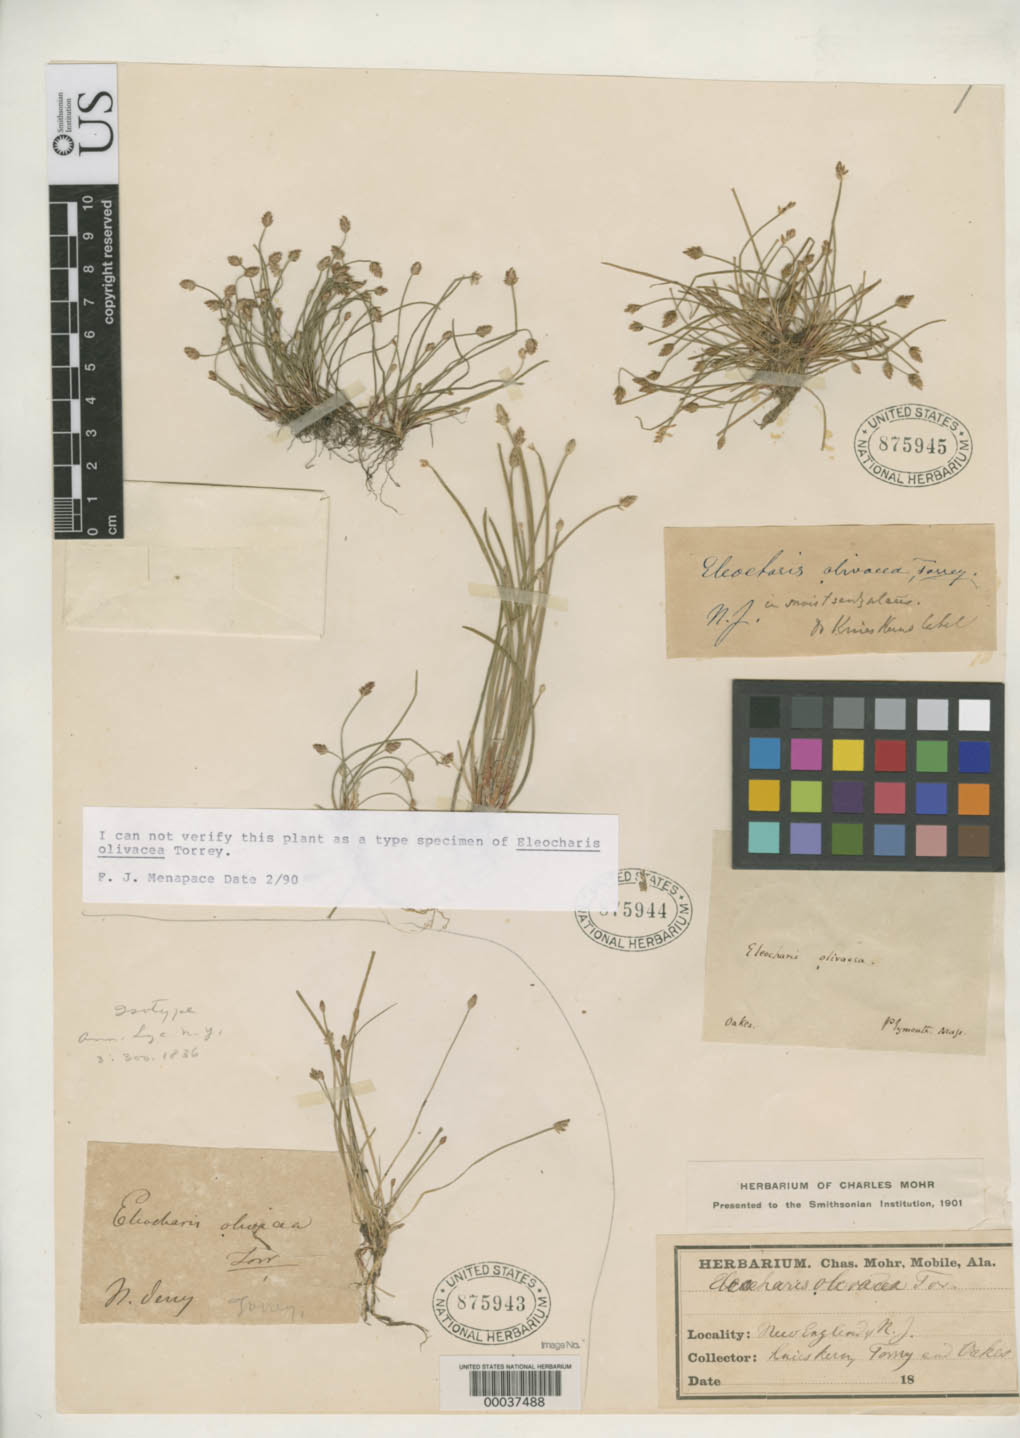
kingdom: Plantae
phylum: Tracheophyta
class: Liliopsida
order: Poales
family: Cyperaceae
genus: Eleocharis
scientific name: Eleocharis olivacea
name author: Torr.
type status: Isolectotype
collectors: J. Torrey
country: United States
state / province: New Jersey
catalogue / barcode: US 875943